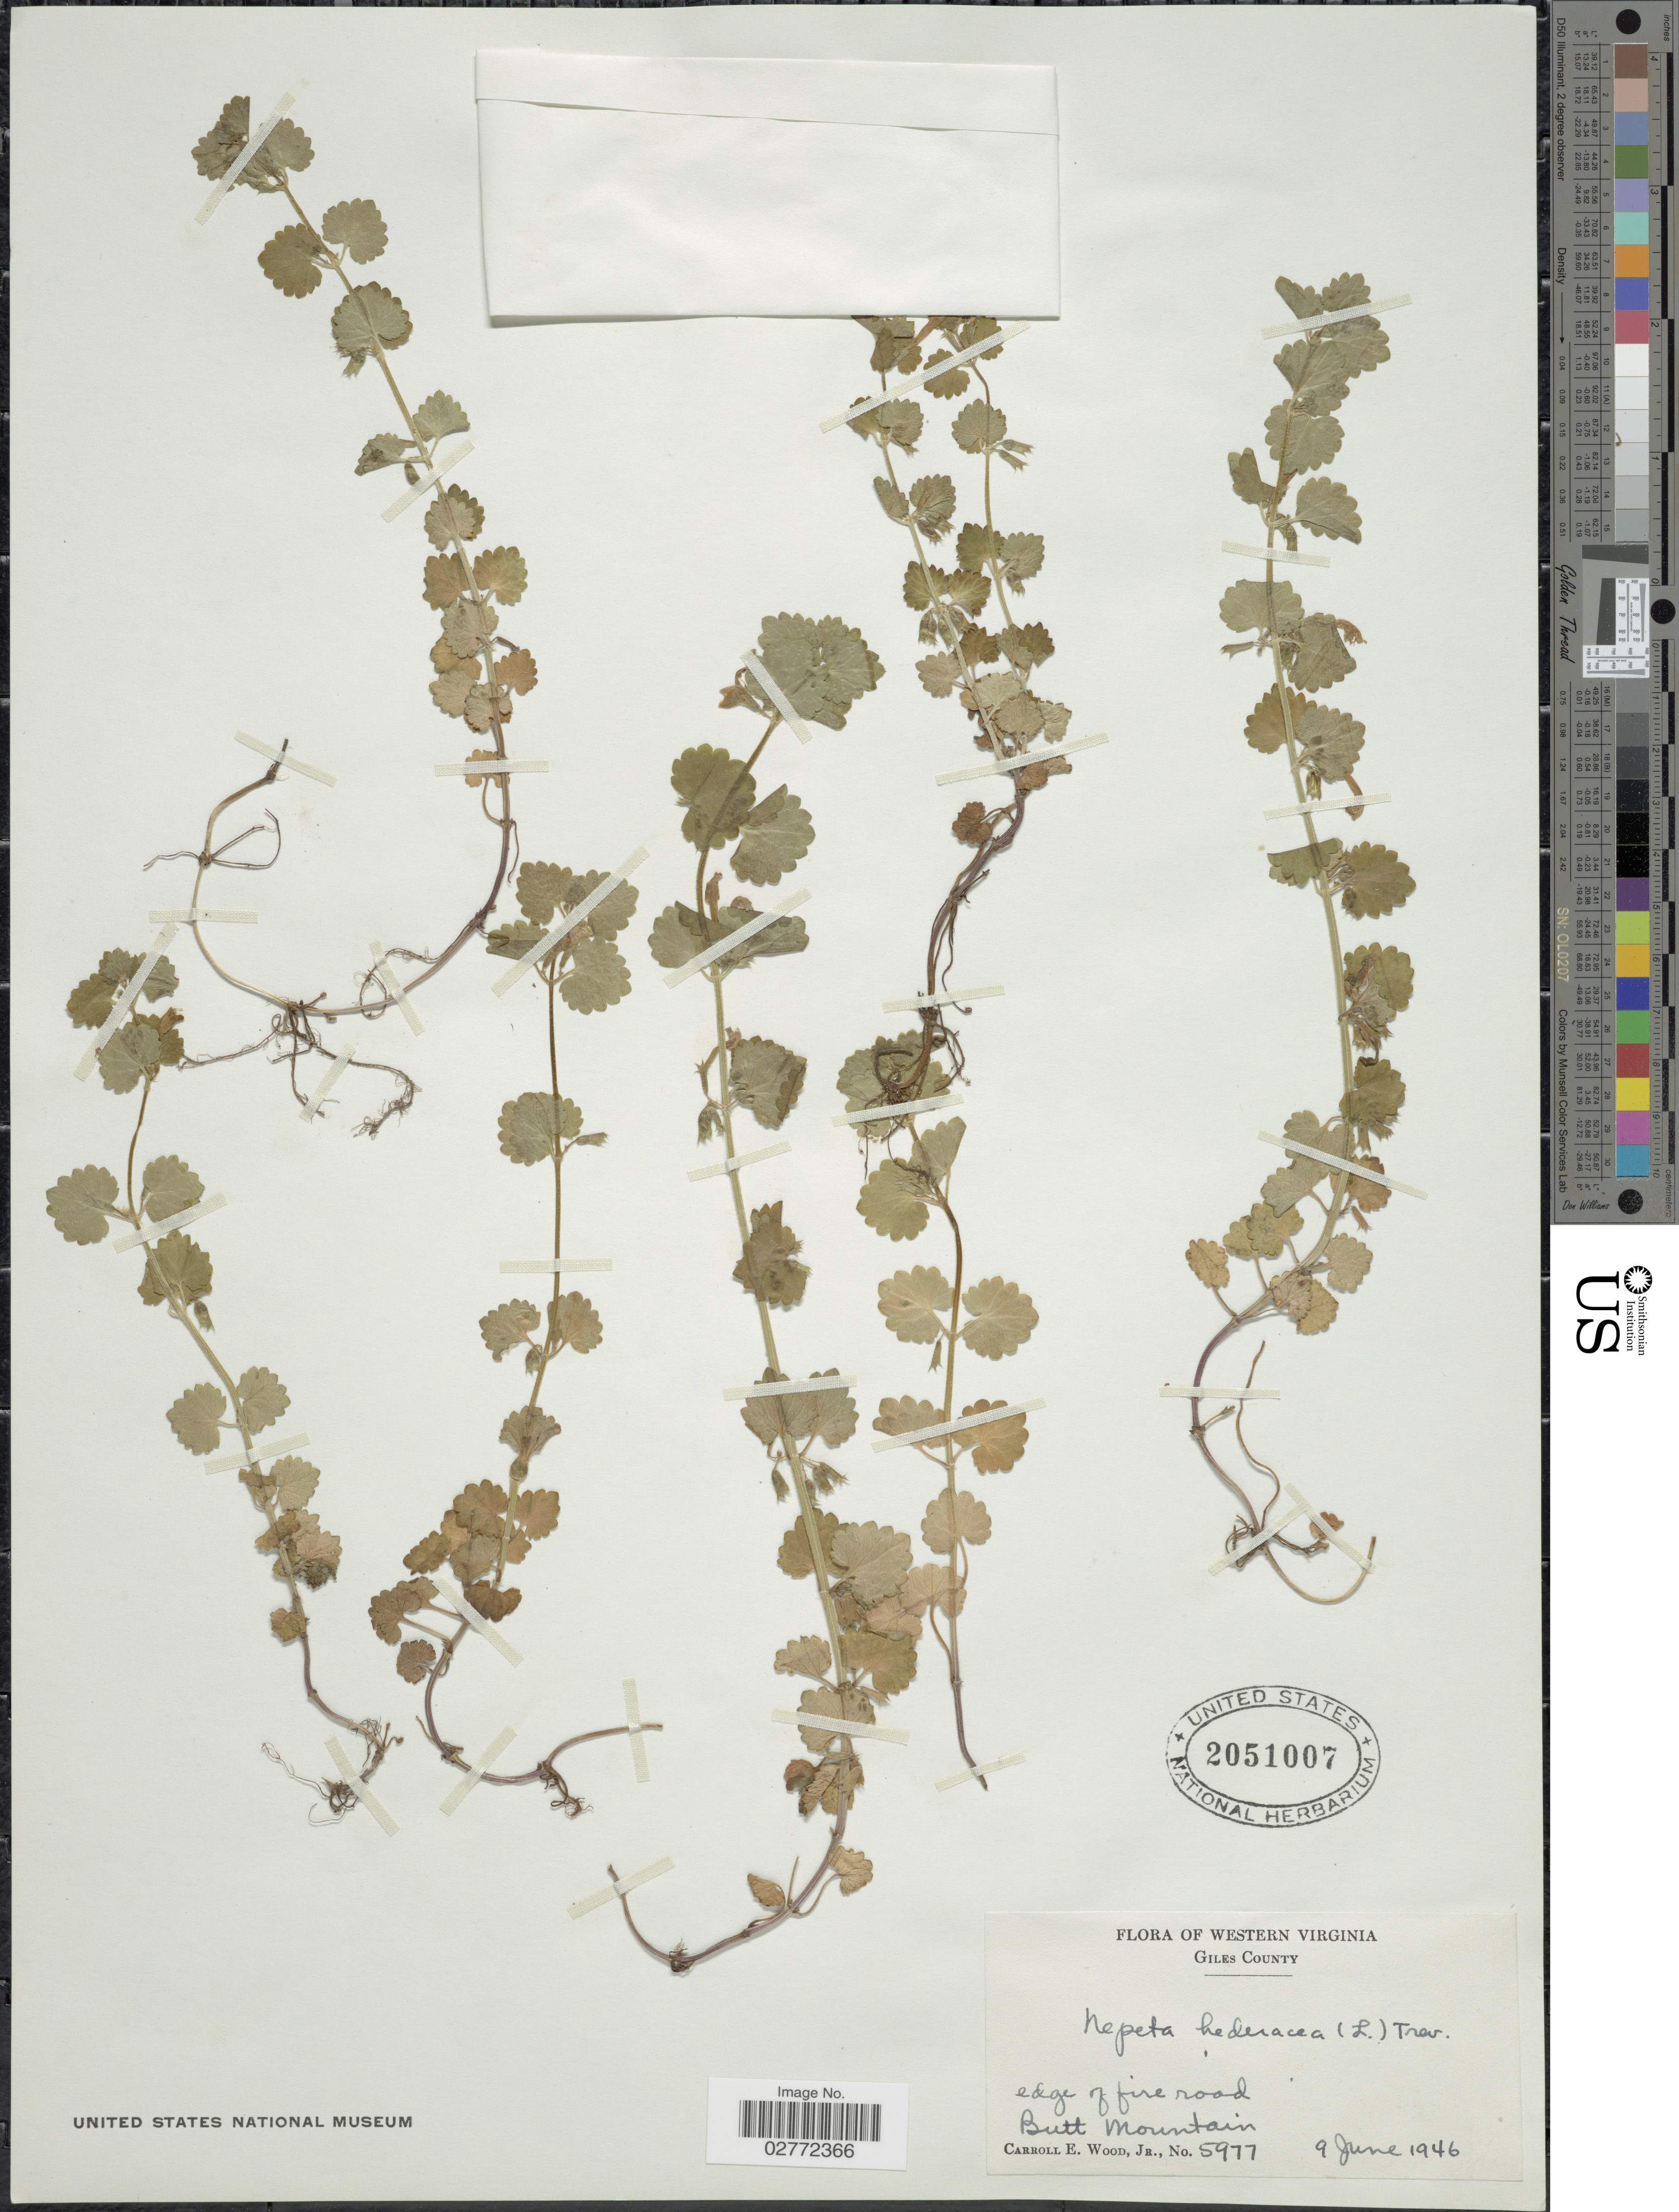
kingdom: Plantae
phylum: Tracheophyta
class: Magnoliopsida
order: Lamiales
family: Lamiaceae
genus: Glechoma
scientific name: Glechoma hederacea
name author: L.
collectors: C. Wood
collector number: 5977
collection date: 1946-06-09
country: United States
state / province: Virginia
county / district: Giles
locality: Western Virginia, Giles County. Edge of fire road. Butt Mountain.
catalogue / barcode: US 2051007